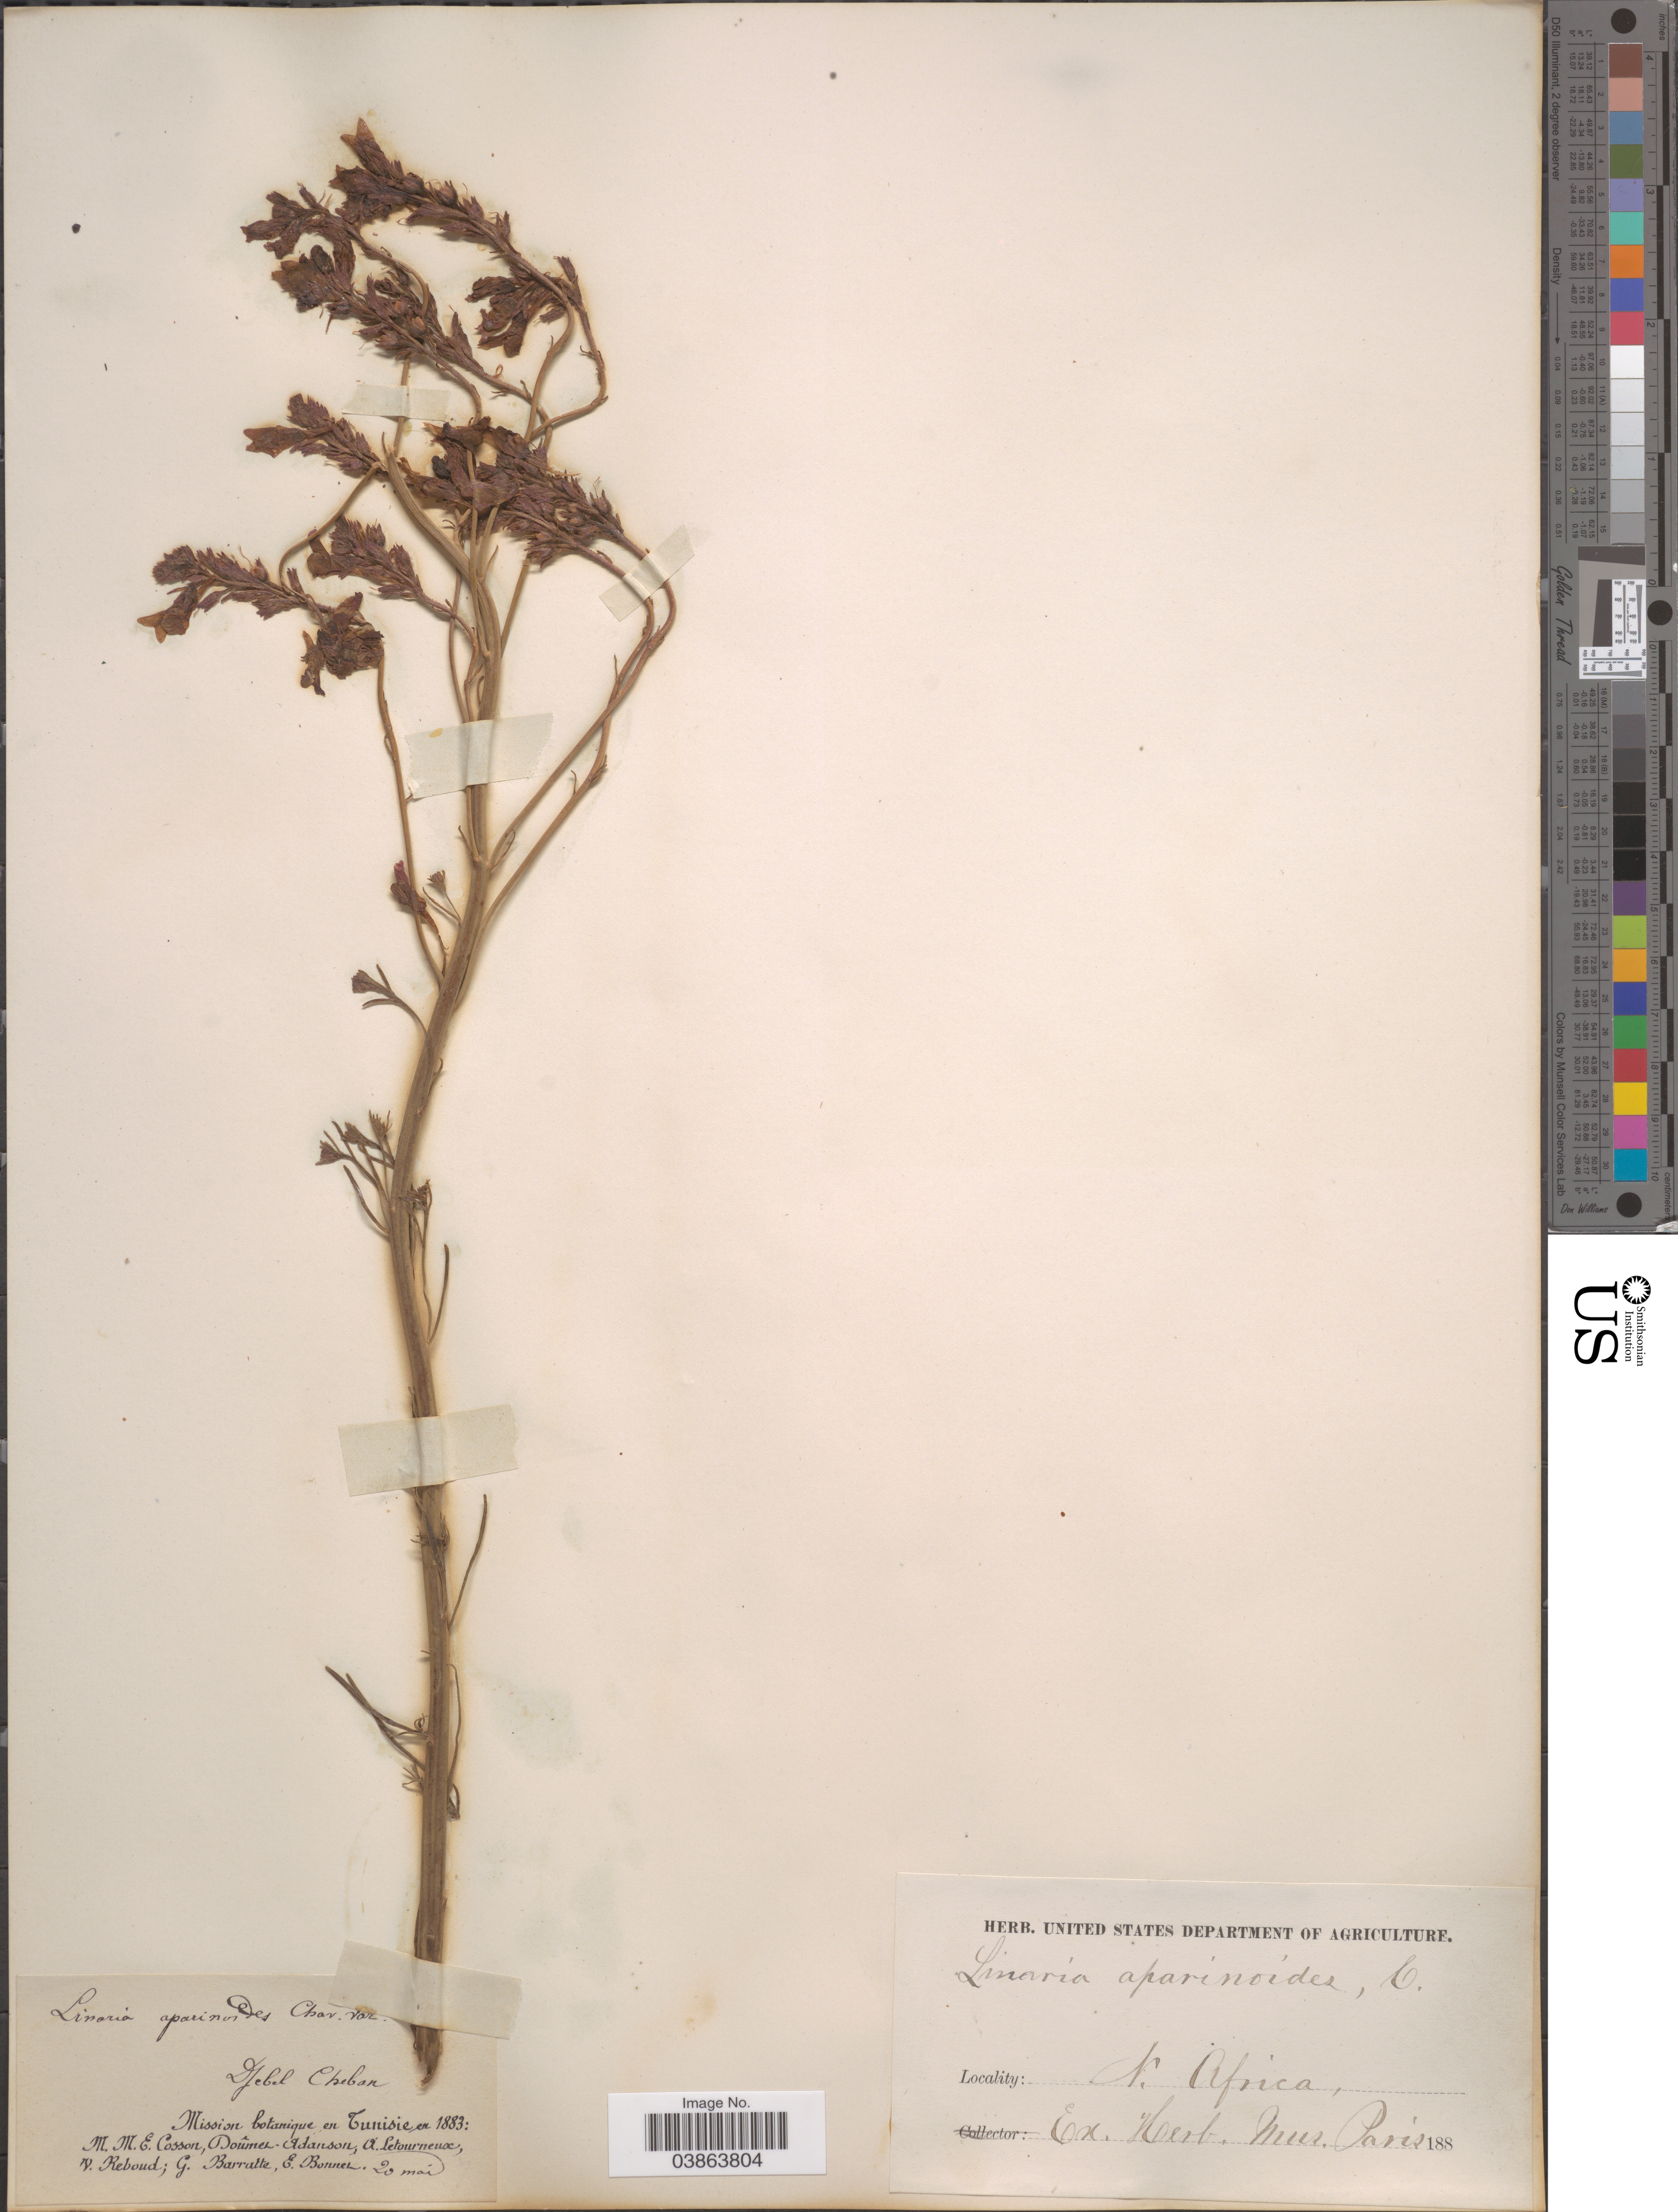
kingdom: Plantae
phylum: Tracheophyta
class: Magnoliopsida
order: Lamiales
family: Plantaginaceae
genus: Linaria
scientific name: Linaria aparinoides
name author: F. Dietr.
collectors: M. Cosson, -. Doumel-Adanson, A. Letourneux, V. Reboud & et al.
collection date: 1883-05-20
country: Tunisia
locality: Djebel Chebon.